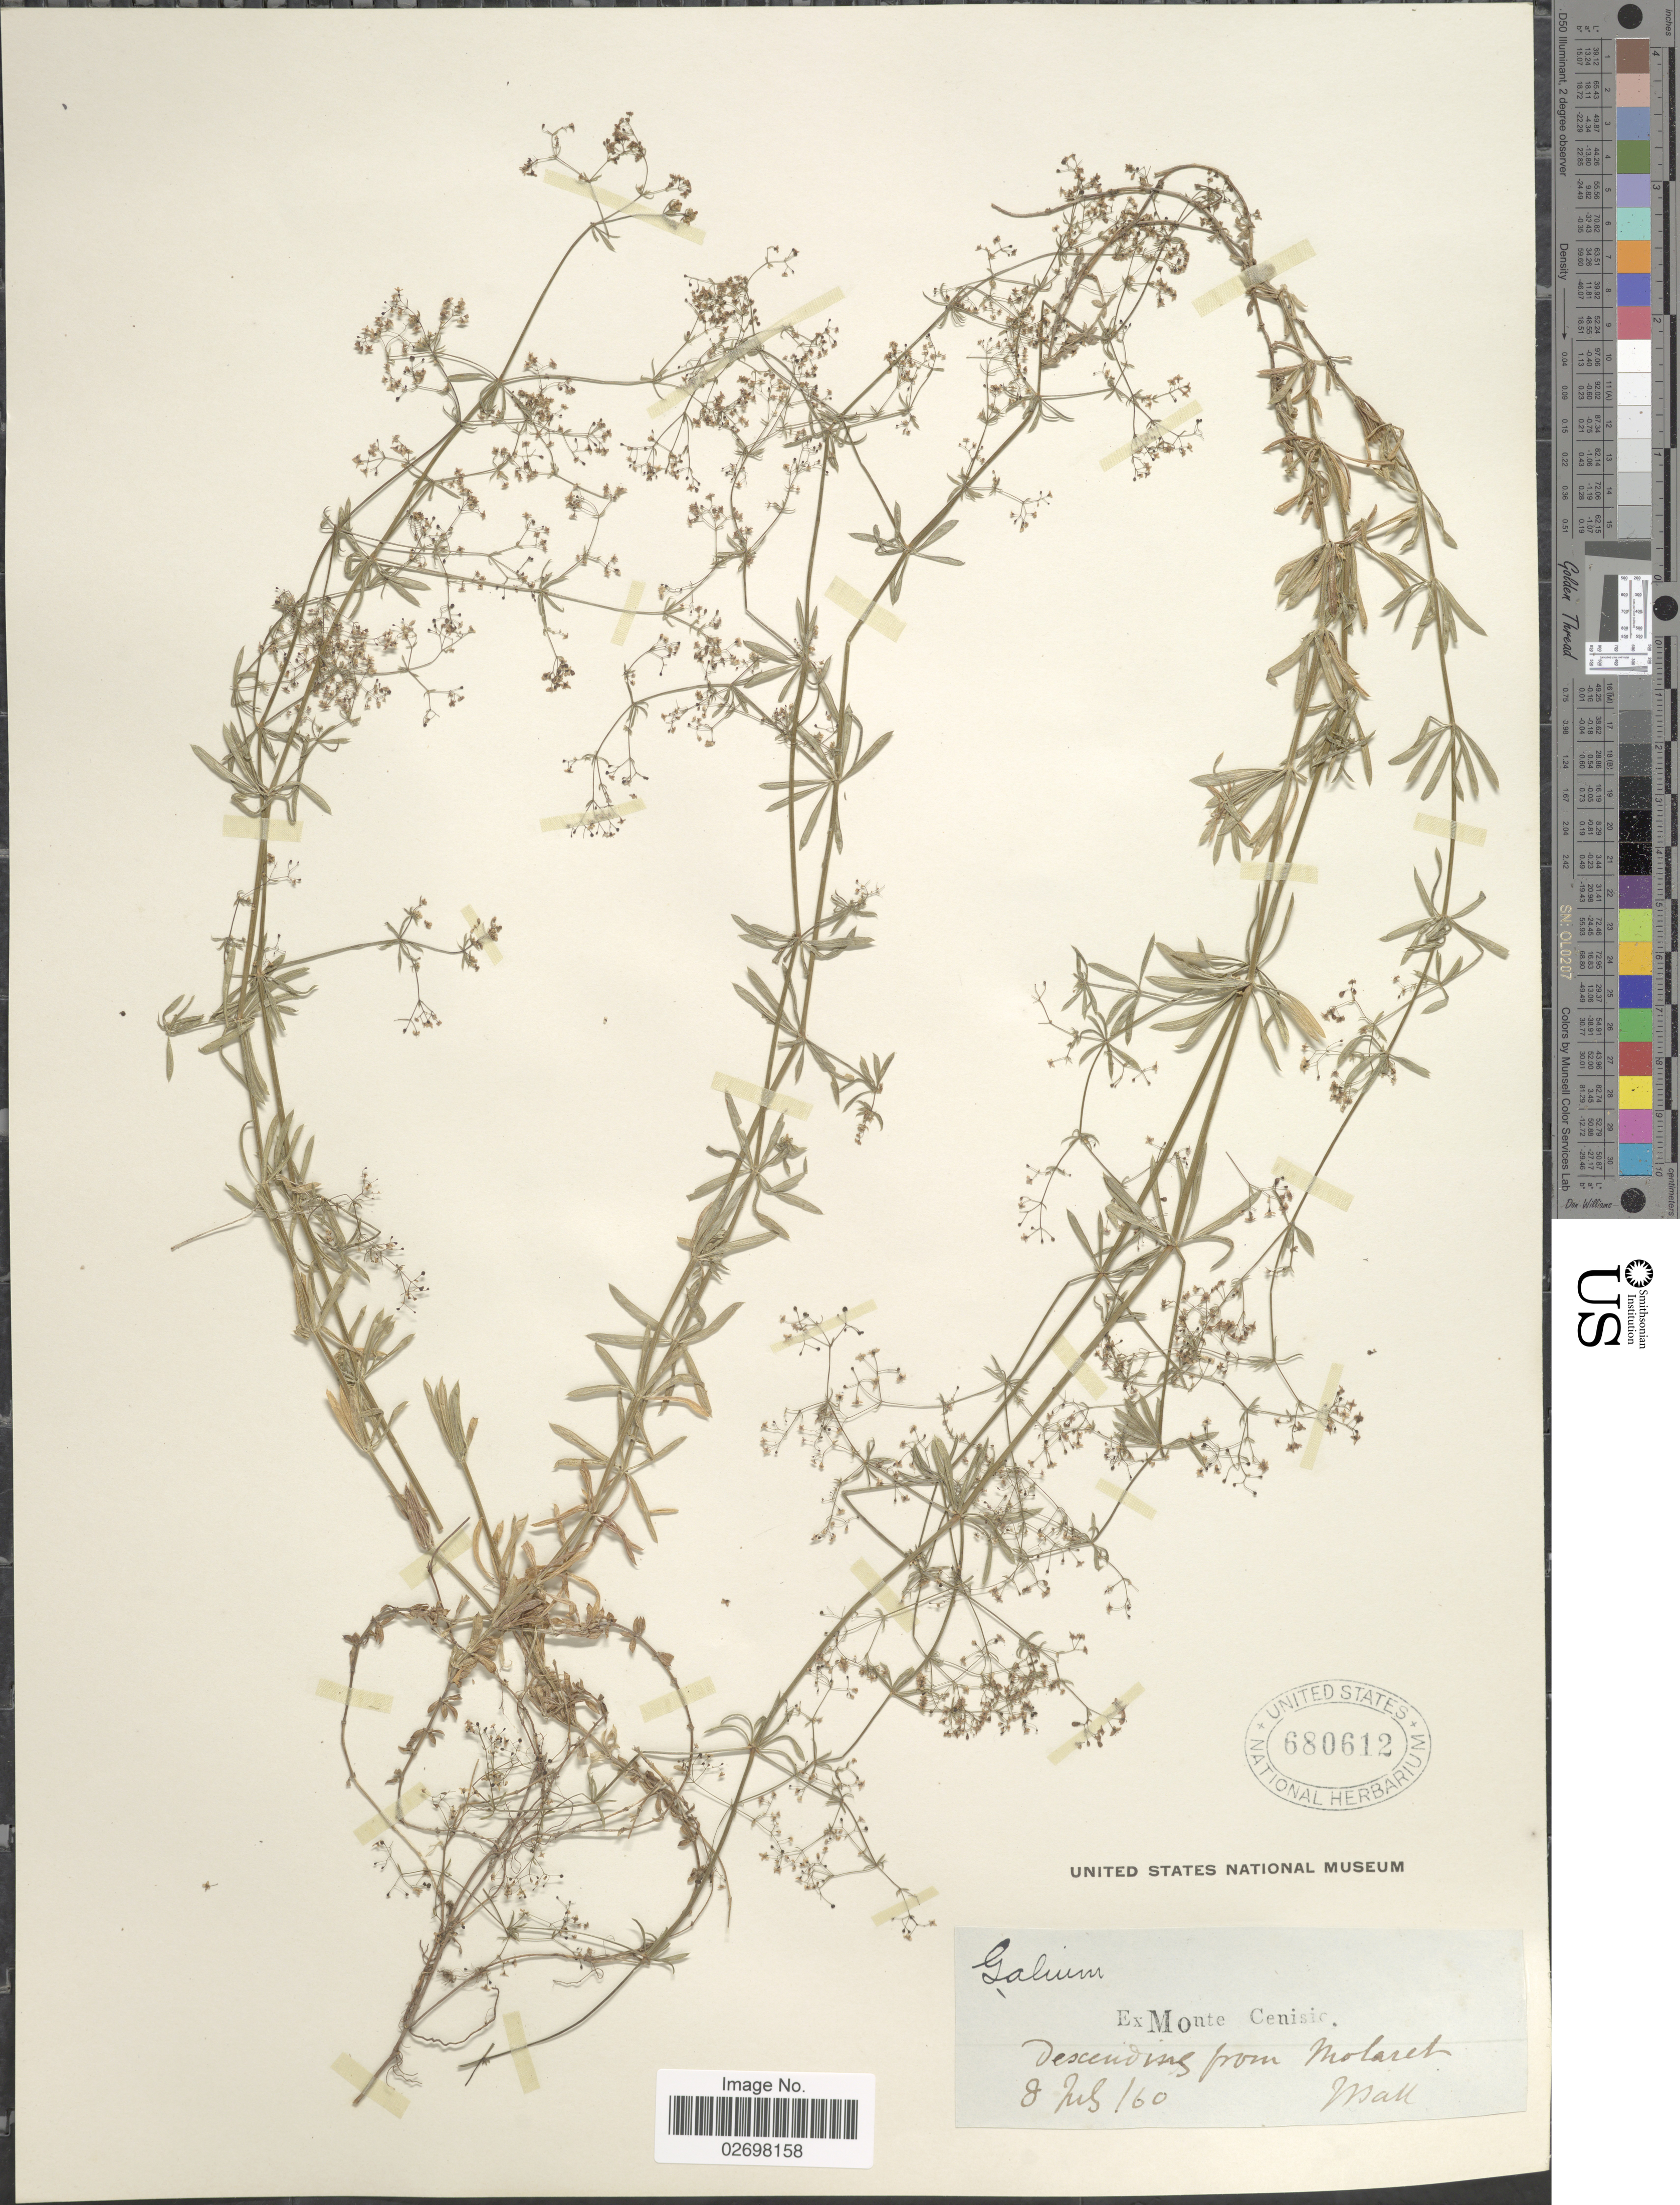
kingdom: Plantae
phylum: Tracheophyta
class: Magnoliopsida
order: Gentianales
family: Rubiaceae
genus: Galium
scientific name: Galium sp.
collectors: J. Ball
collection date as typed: Transcribed d/m/y: 8/7/60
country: France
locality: Monte Cenisio, Descending from Molaret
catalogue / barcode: US 680612